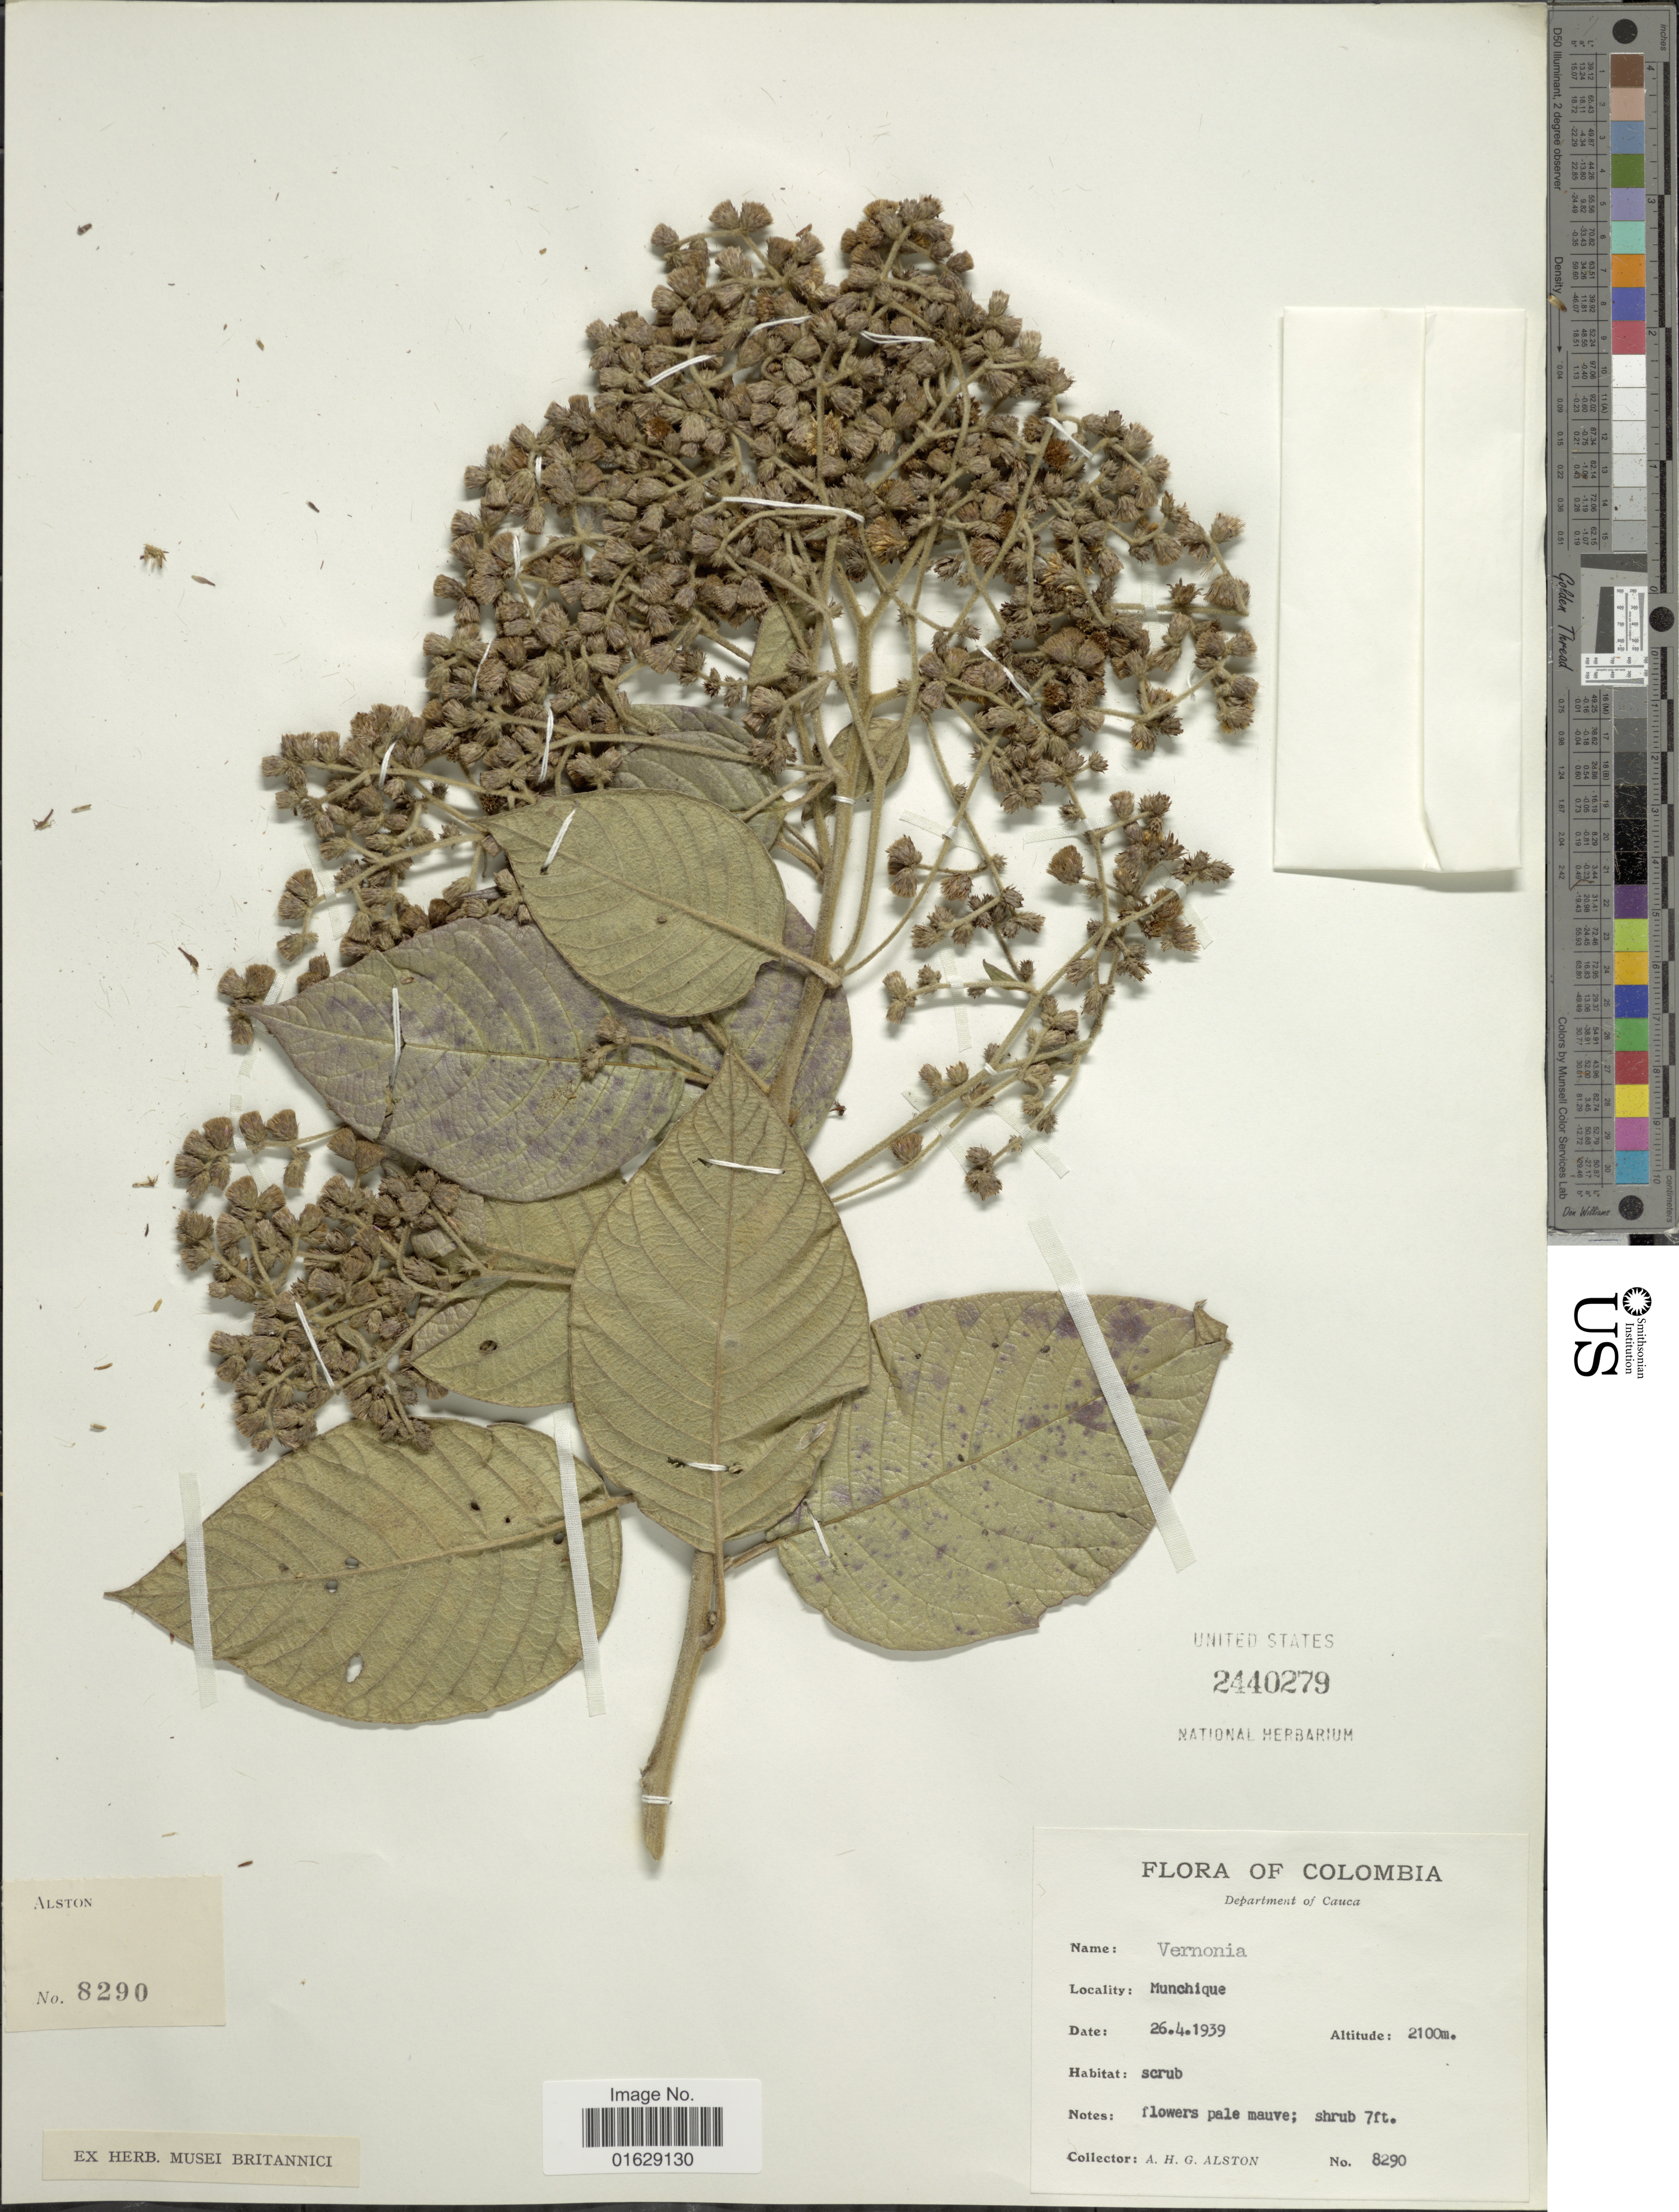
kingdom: Plantae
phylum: Tracheophyta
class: Magnoliopsida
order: Asterales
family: Asteraceae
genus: Lepidaploa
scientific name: Lepidaploa trilectorum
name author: (Gleason) H. Rob.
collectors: A. H. Alston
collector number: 8290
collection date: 1939-04-26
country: Colombia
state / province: Cauca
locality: Munchique.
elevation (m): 2100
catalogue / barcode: US 2440279